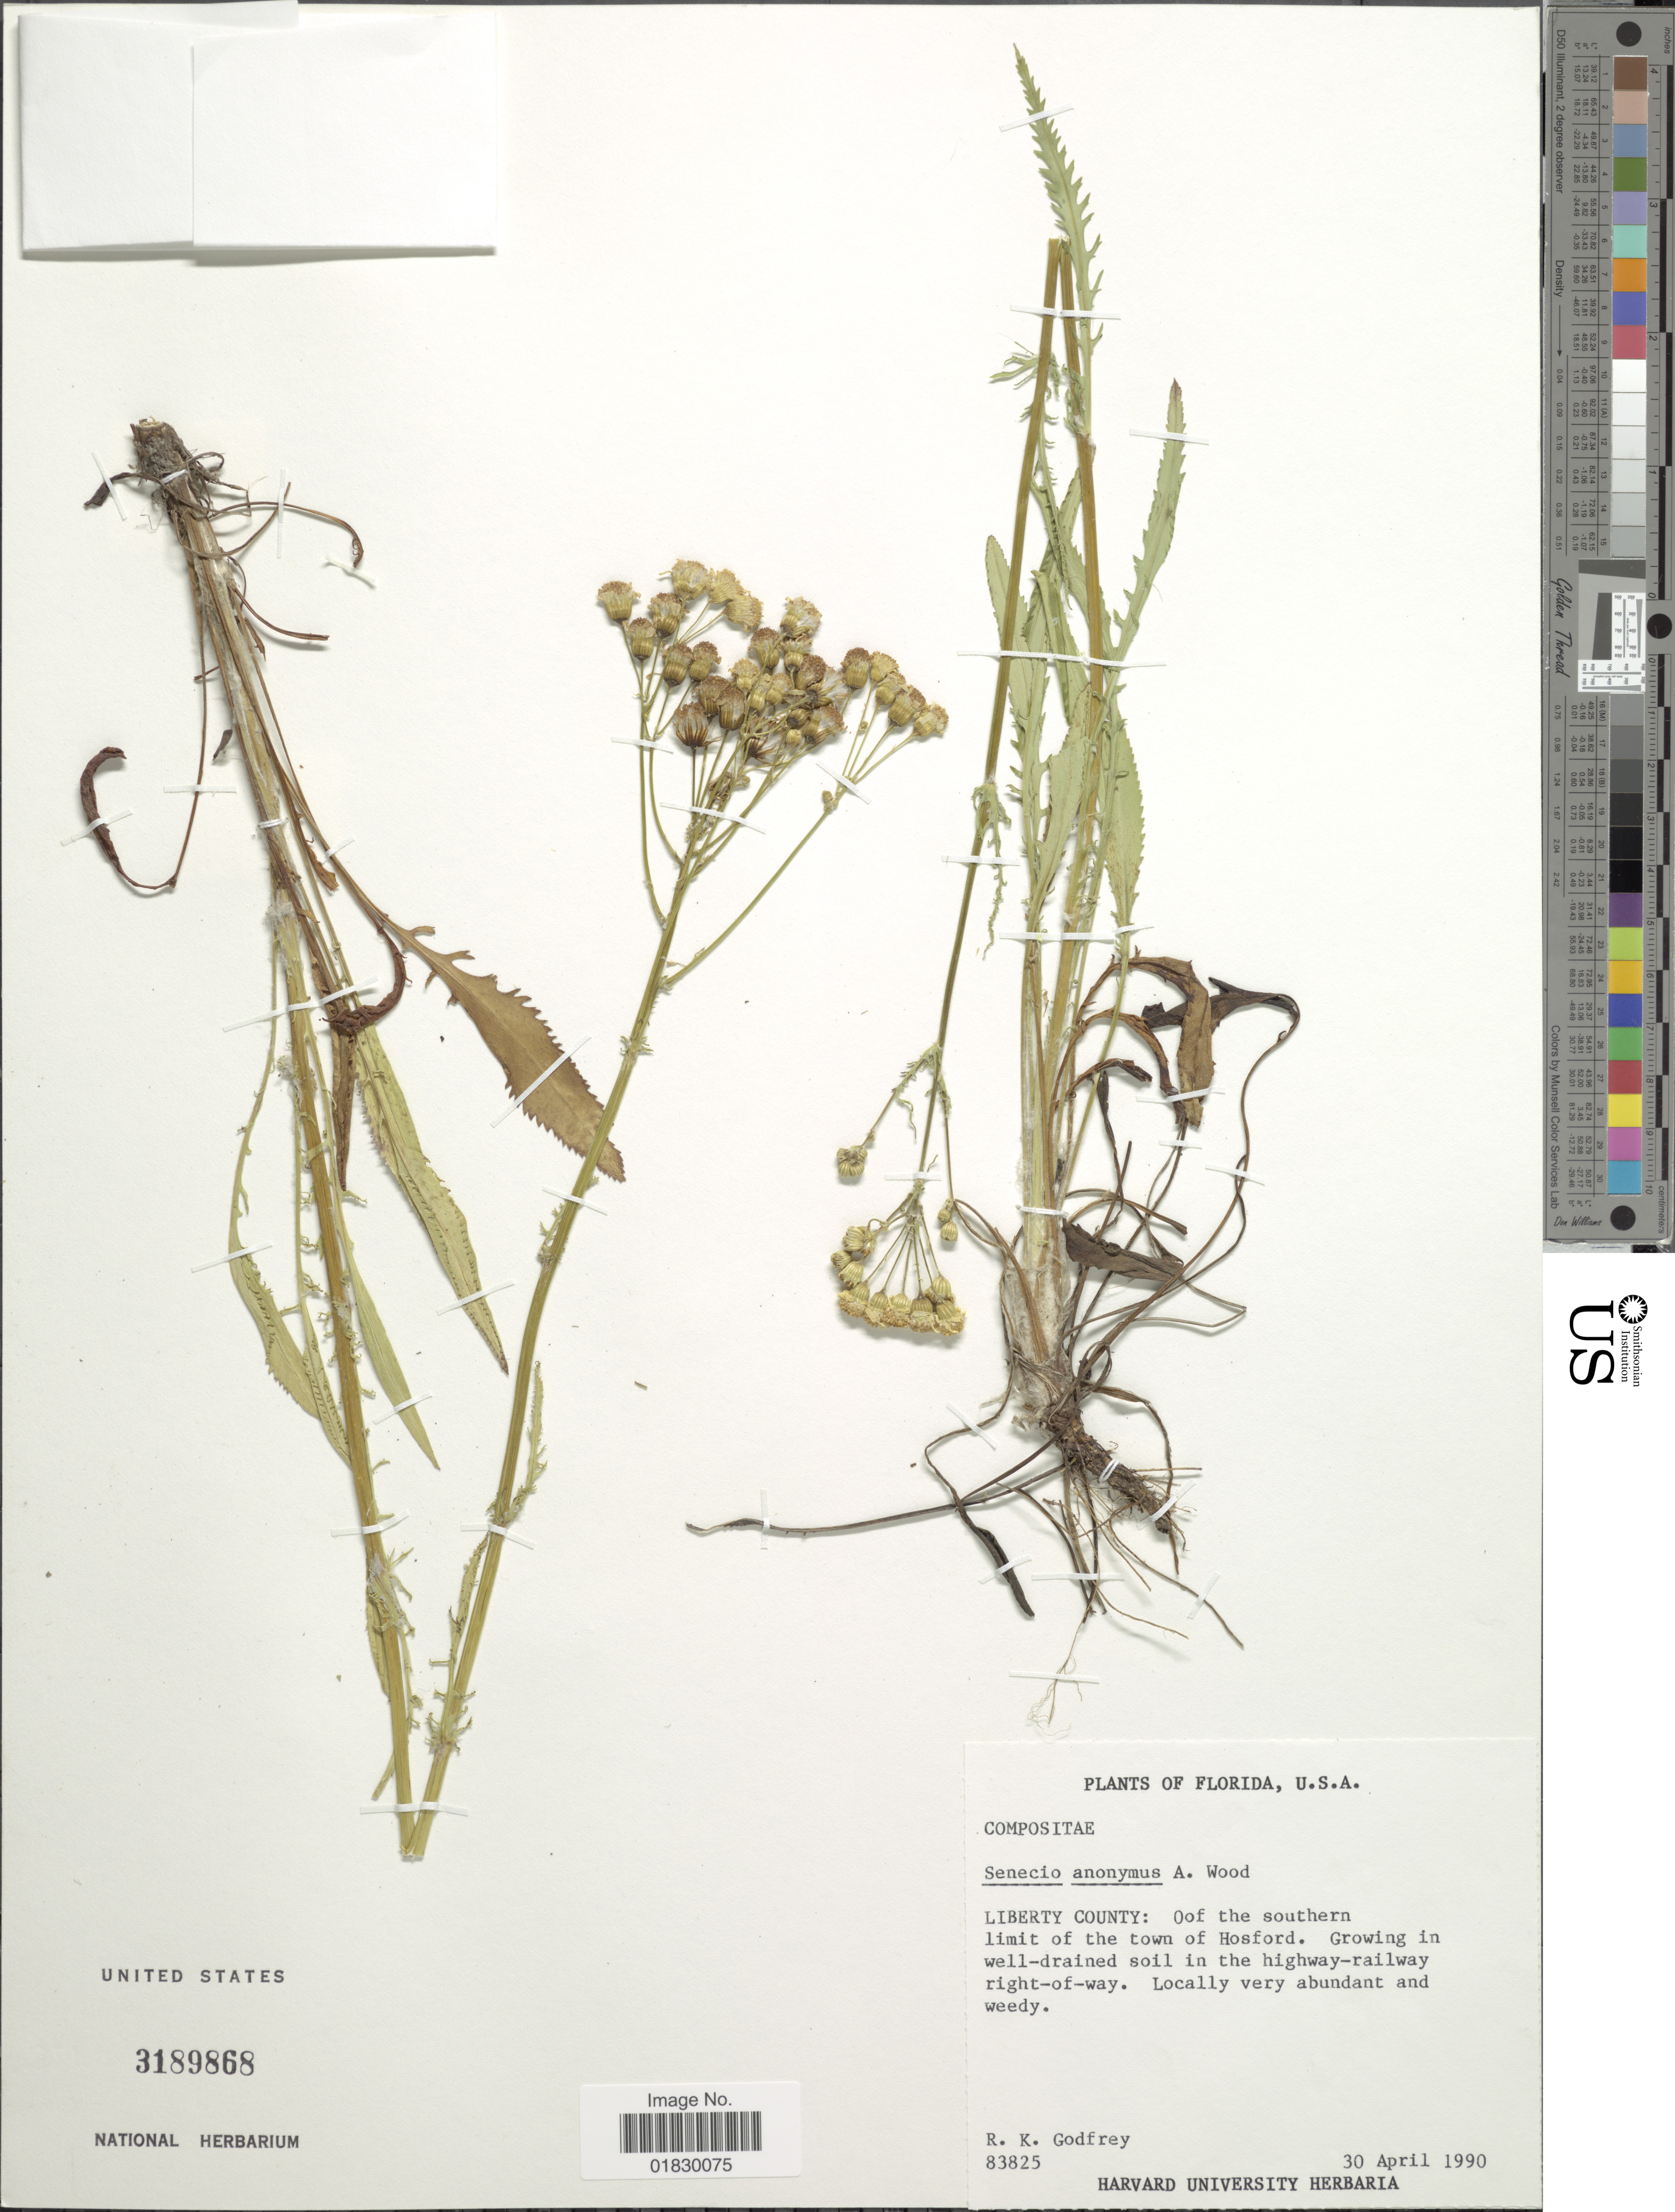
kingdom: Plantae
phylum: Tracheophyta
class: Magnoliopsida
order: Asterales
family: Asteraceae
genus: Packera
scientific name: Packera anonyma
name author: (Alph. Wood) W.A. Weber & Á. Löve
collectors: R. K. Godfrey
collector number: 83825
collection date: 1990-04-30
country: United States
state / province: Florida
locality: Liberty County: Oof the southern limit of the town of Hosford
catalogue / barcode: US 3189868